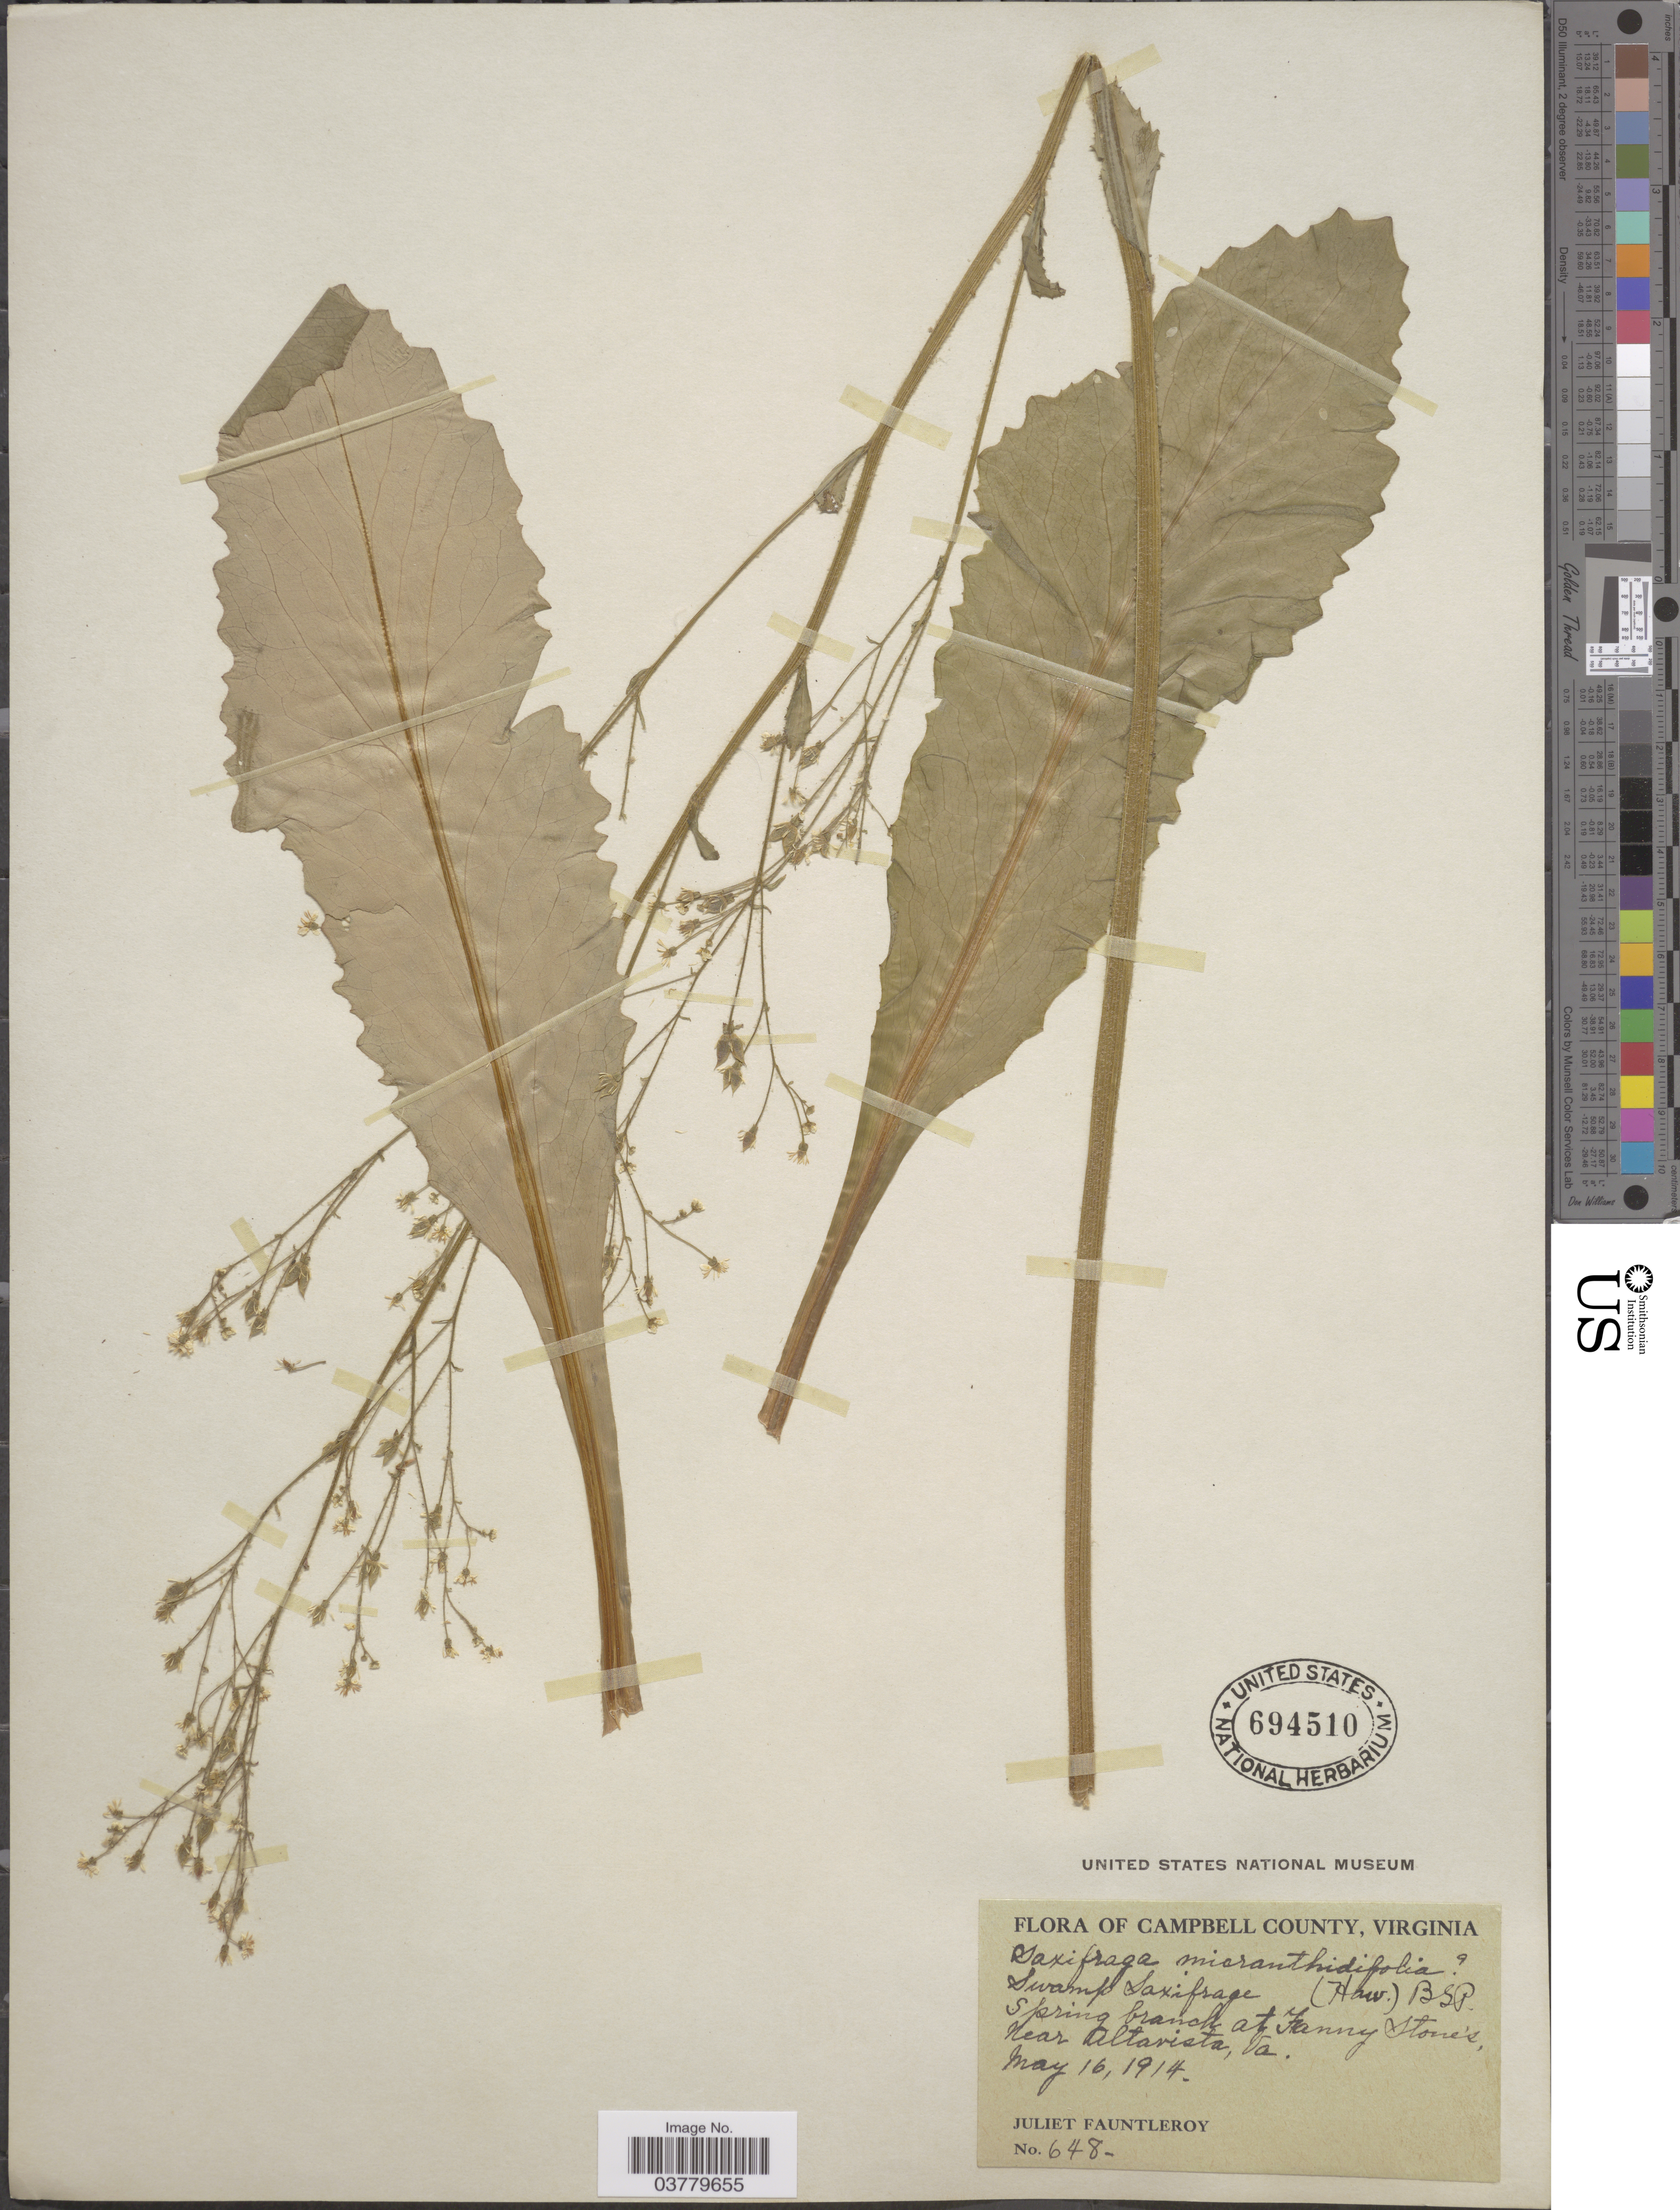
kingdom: Plantae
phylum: Tracheophyta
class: Magnoliopsida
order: Saxifragales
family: Saxifragaceae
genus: Micranthes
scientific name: Micranthes micranthidifolia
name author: (Haw.) Small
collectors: J. Fauntleroy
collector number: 648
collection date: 1914-05-16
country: United States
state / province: Virginia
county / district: Campbell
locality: Spring branch at Fanny Stone's, near Altavista.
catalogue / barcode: US 694510